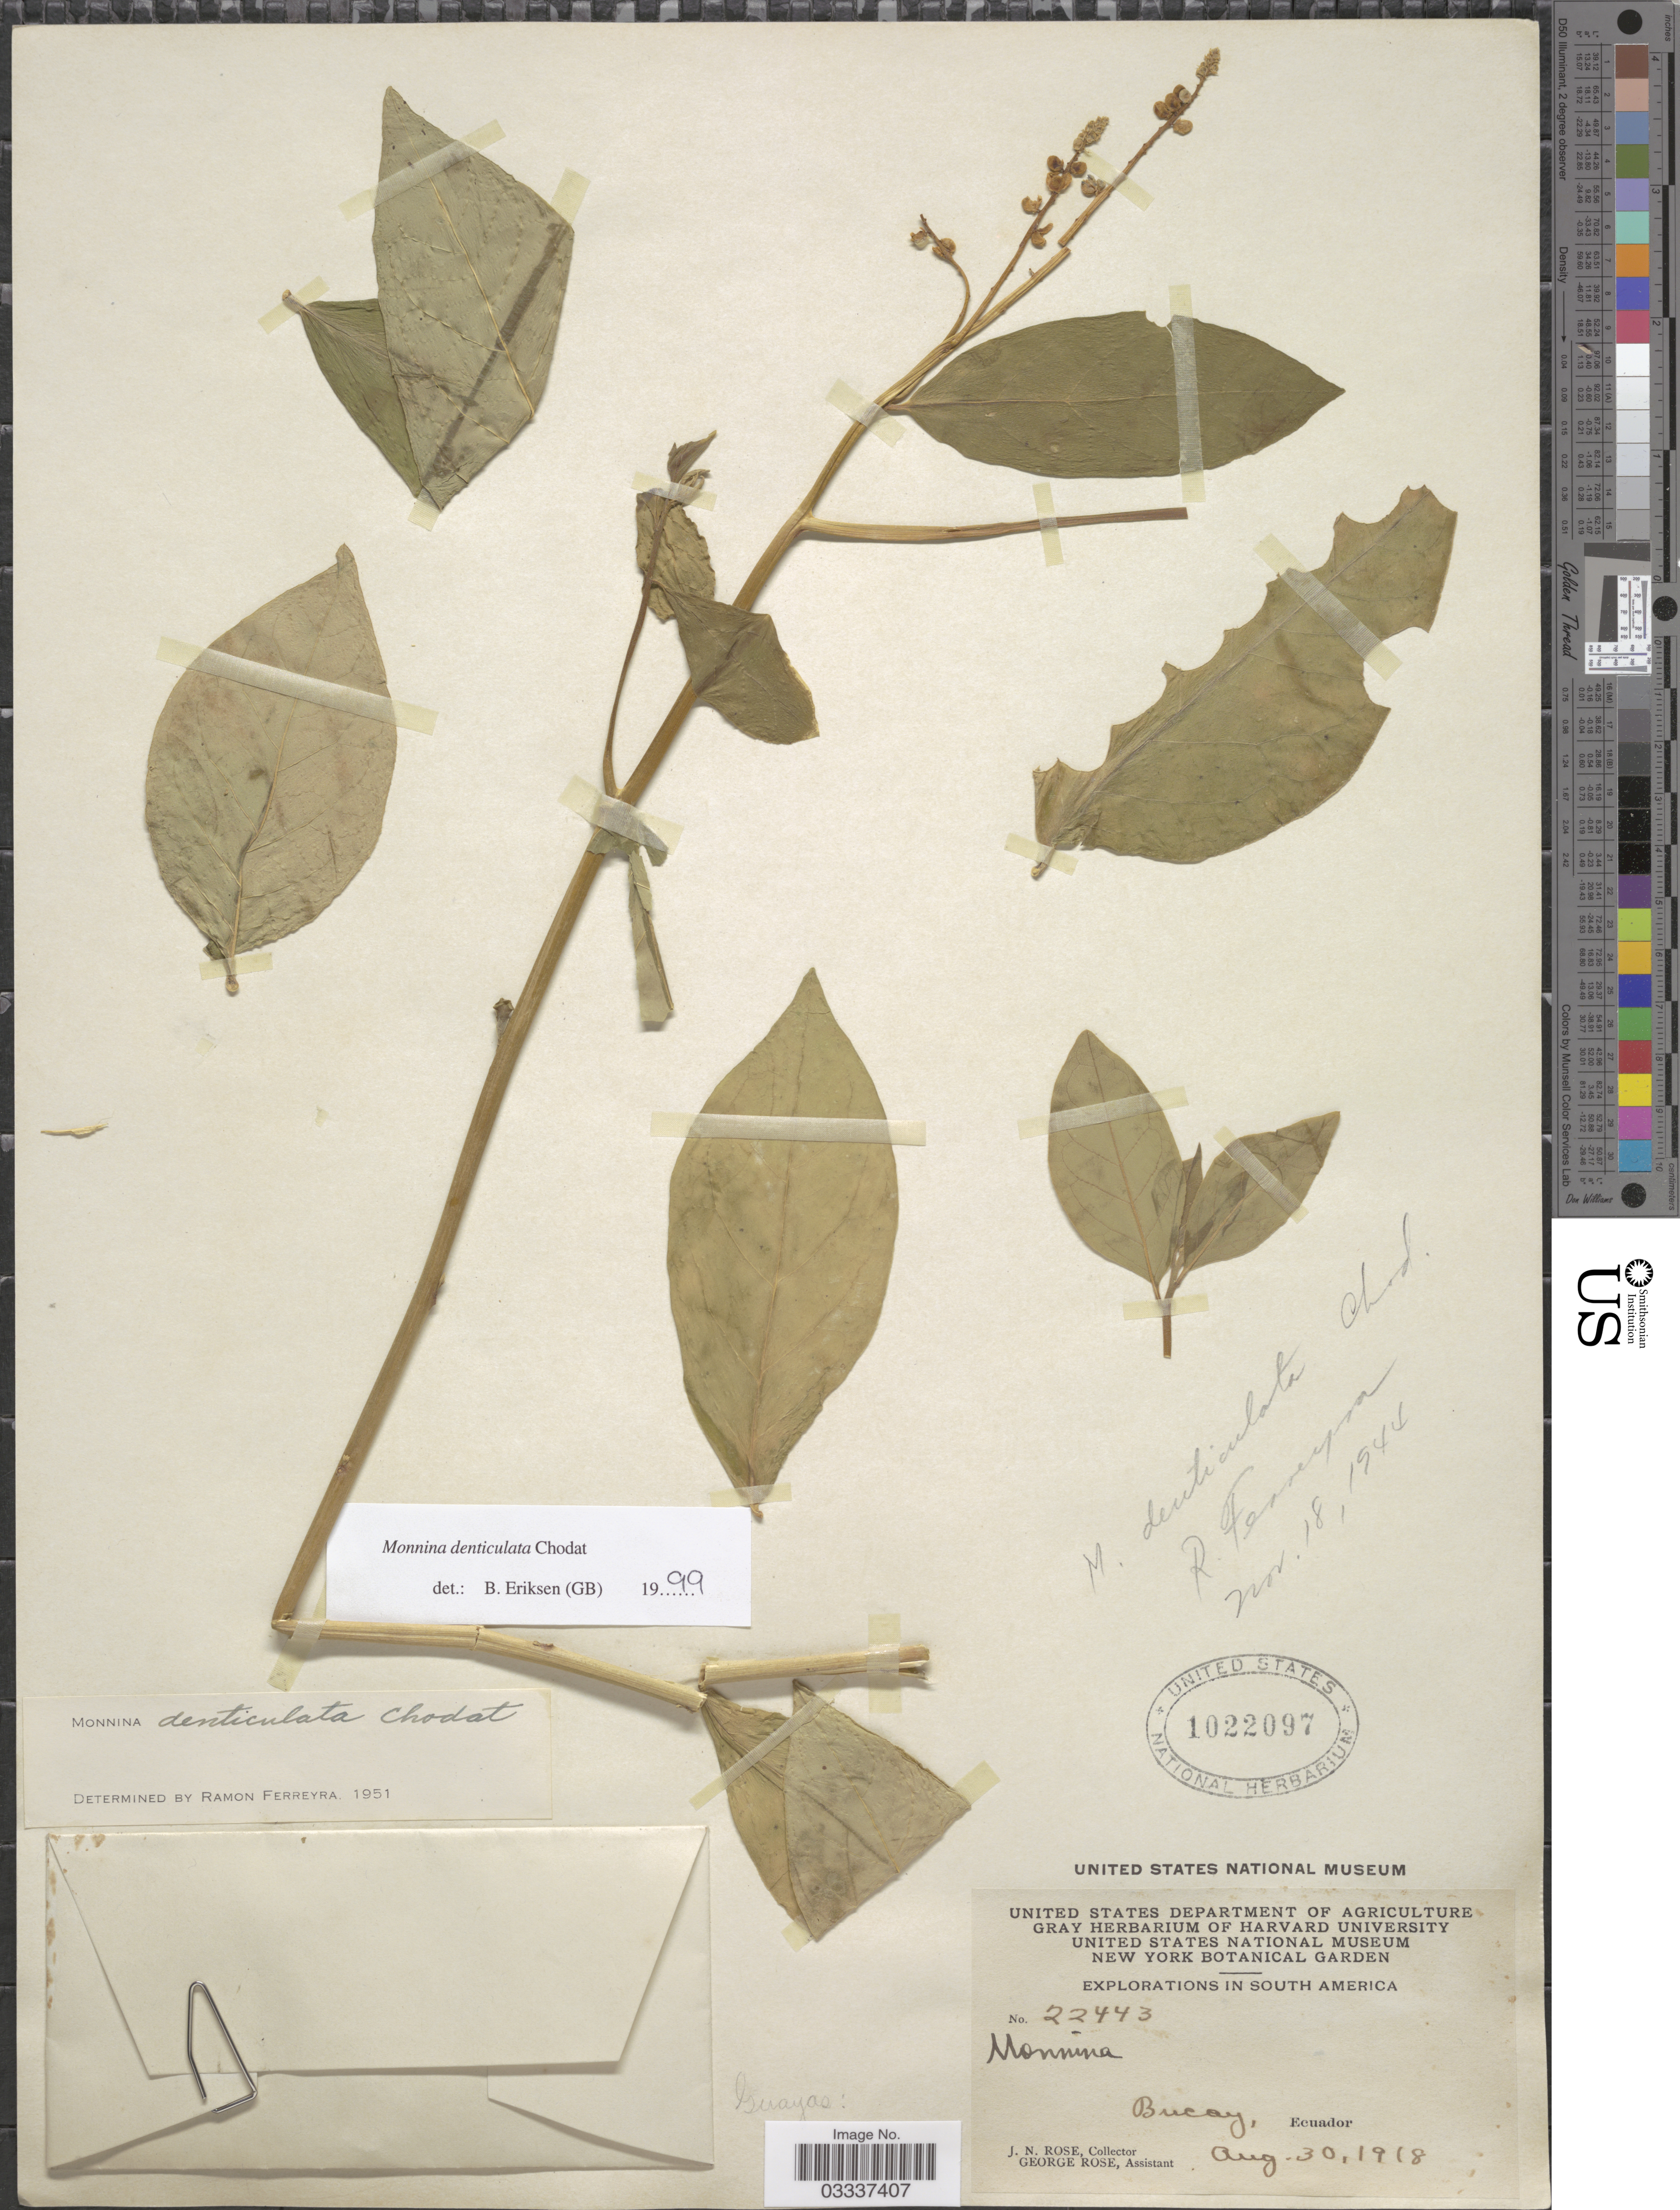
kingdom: Plantae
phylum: Tracheophyta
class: Magnoliopsida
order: Fabales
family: Polygalaceae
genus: Monnina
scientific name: Monnina denticulata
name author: Ruiz & Pav. ex Chodat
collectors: J. N. Rose & G. Rose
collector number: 22443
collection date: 1918-08-30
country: Ecuador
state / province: Guayas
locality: Bucay.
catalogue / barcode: US 1022097